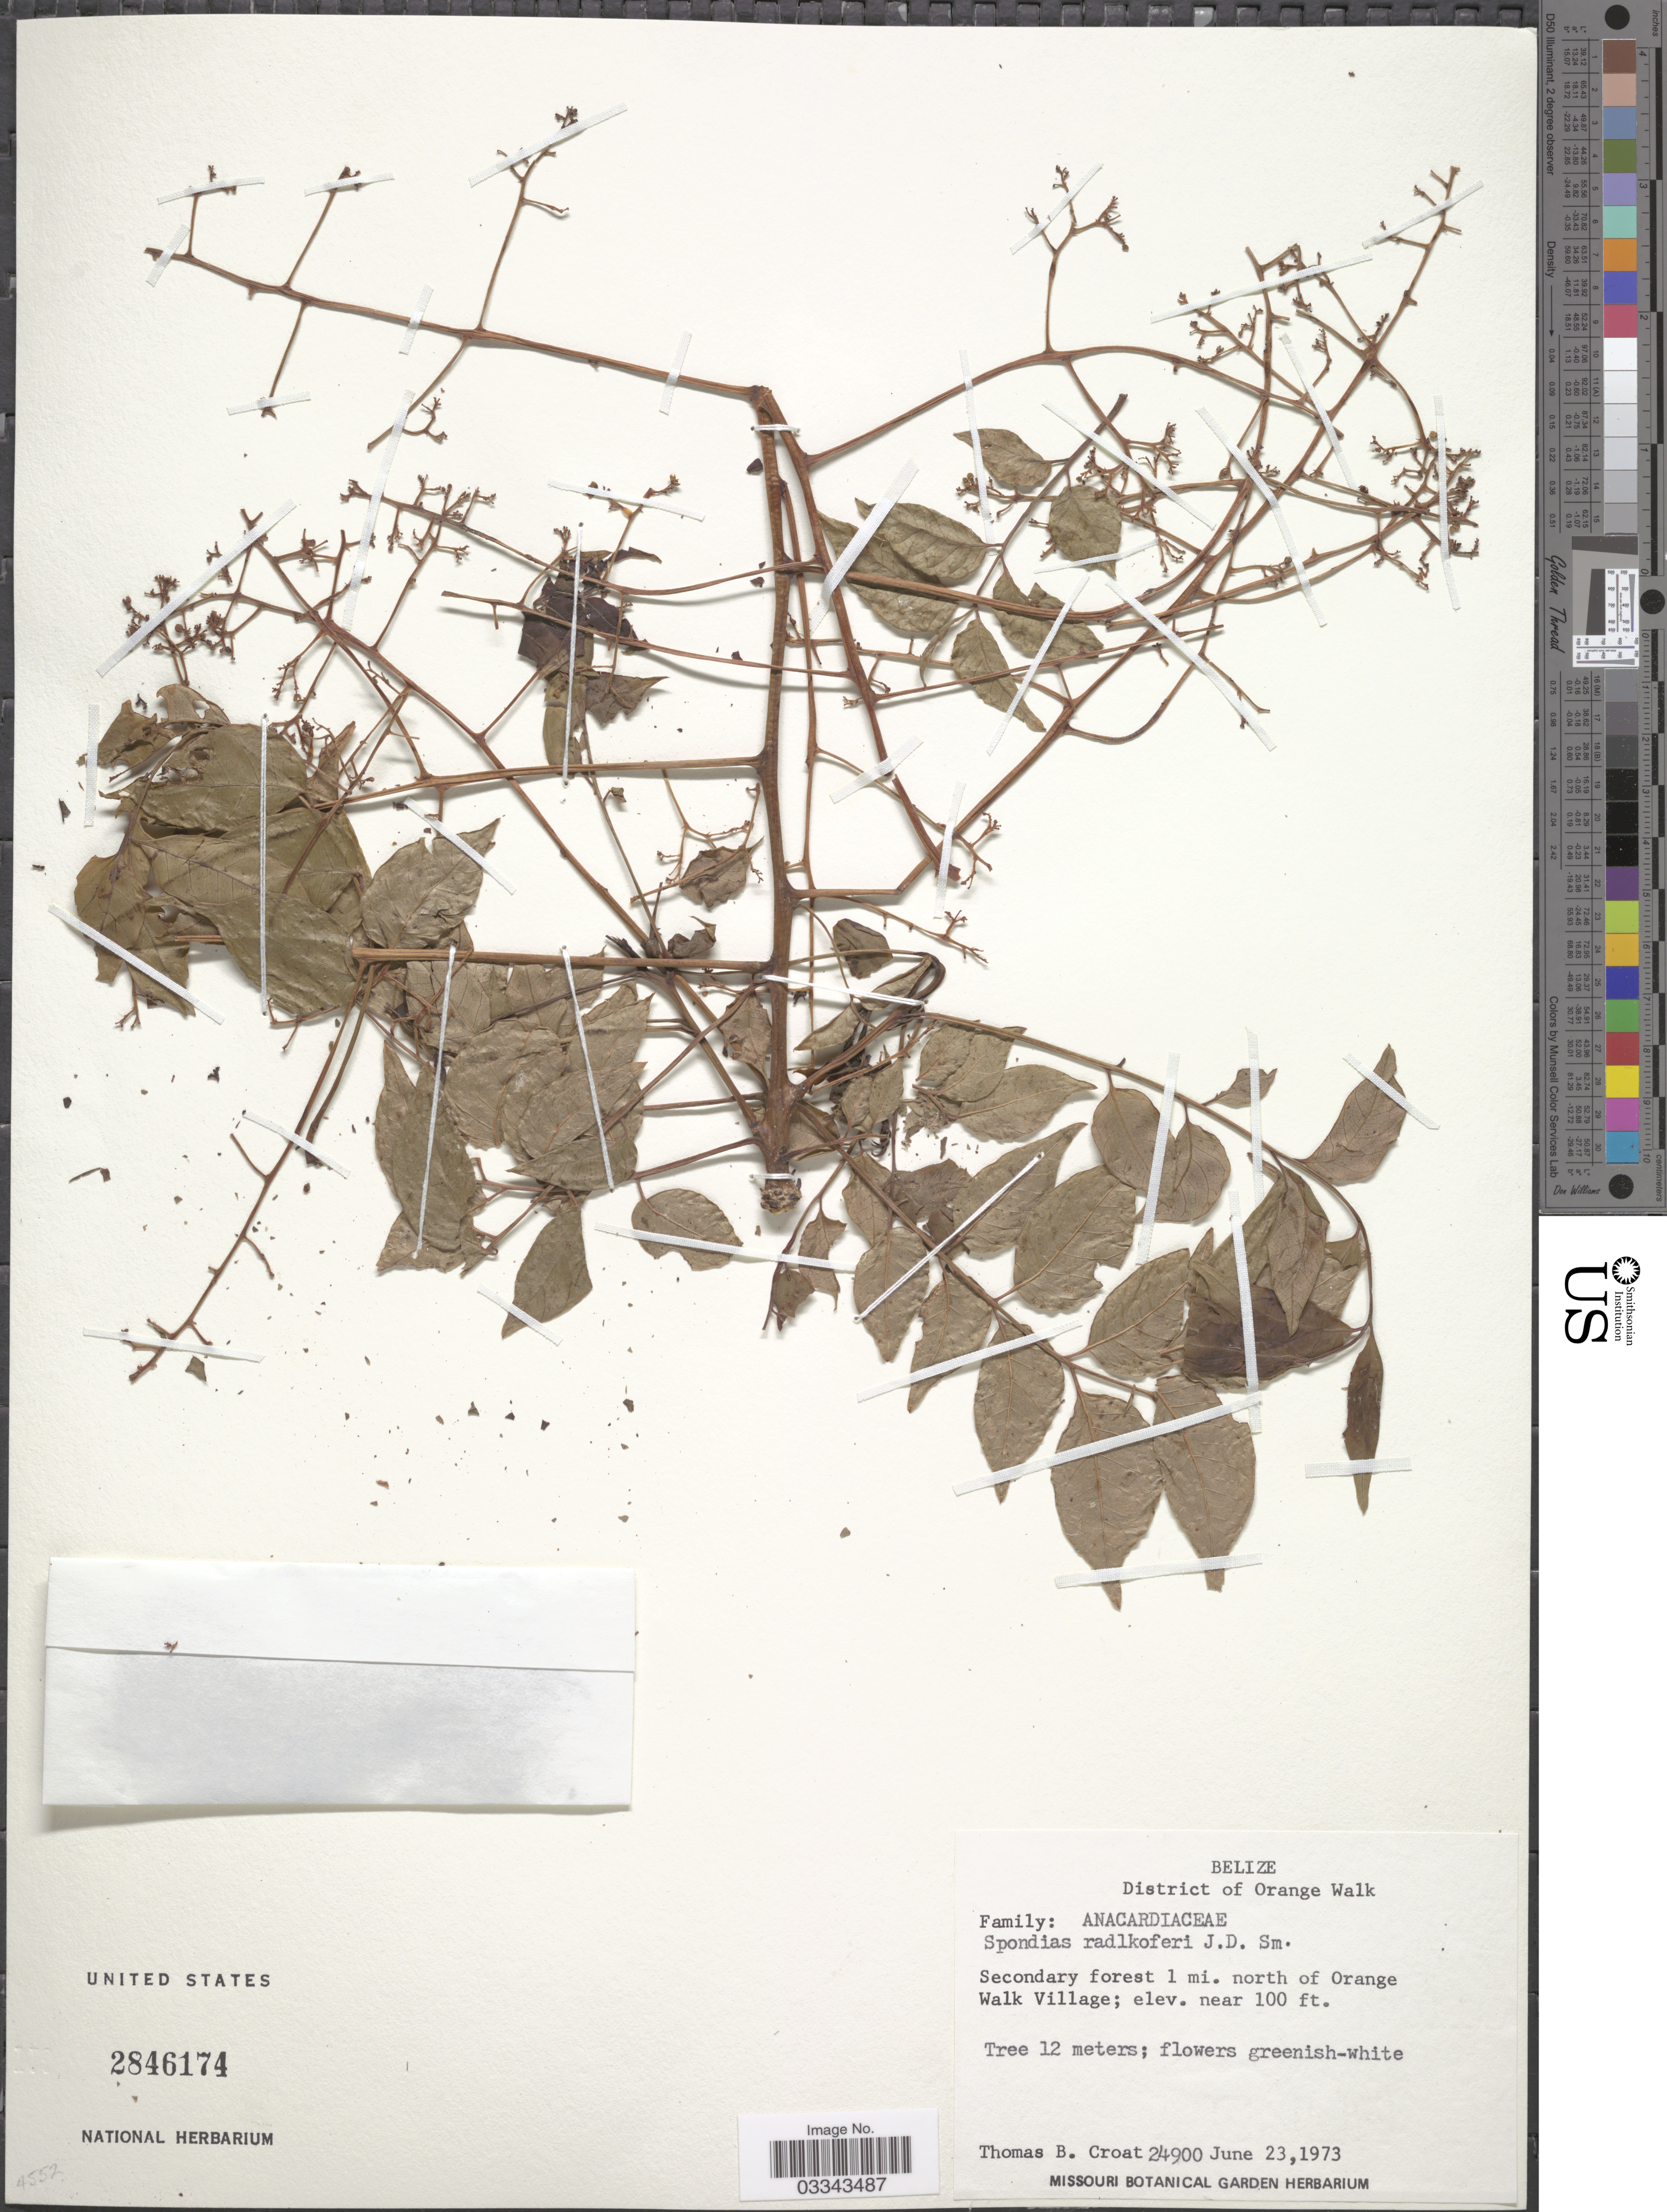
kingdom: Plantae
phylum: Tracheophyta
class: Magnoliopsida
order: Sapindales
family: Anacardiaceae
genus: Spondias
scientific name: Spondias radlkoferi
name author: Donn. Sm.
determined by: Mitchell, John D.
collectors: T. B. Croat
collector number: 24900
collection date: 1973-06-23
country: Belize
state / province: Orange Walk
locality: District of Orange Walk, Secondary forest 1 mi. north of Orange Walk Village.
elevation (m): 30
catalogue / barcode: US 2846174